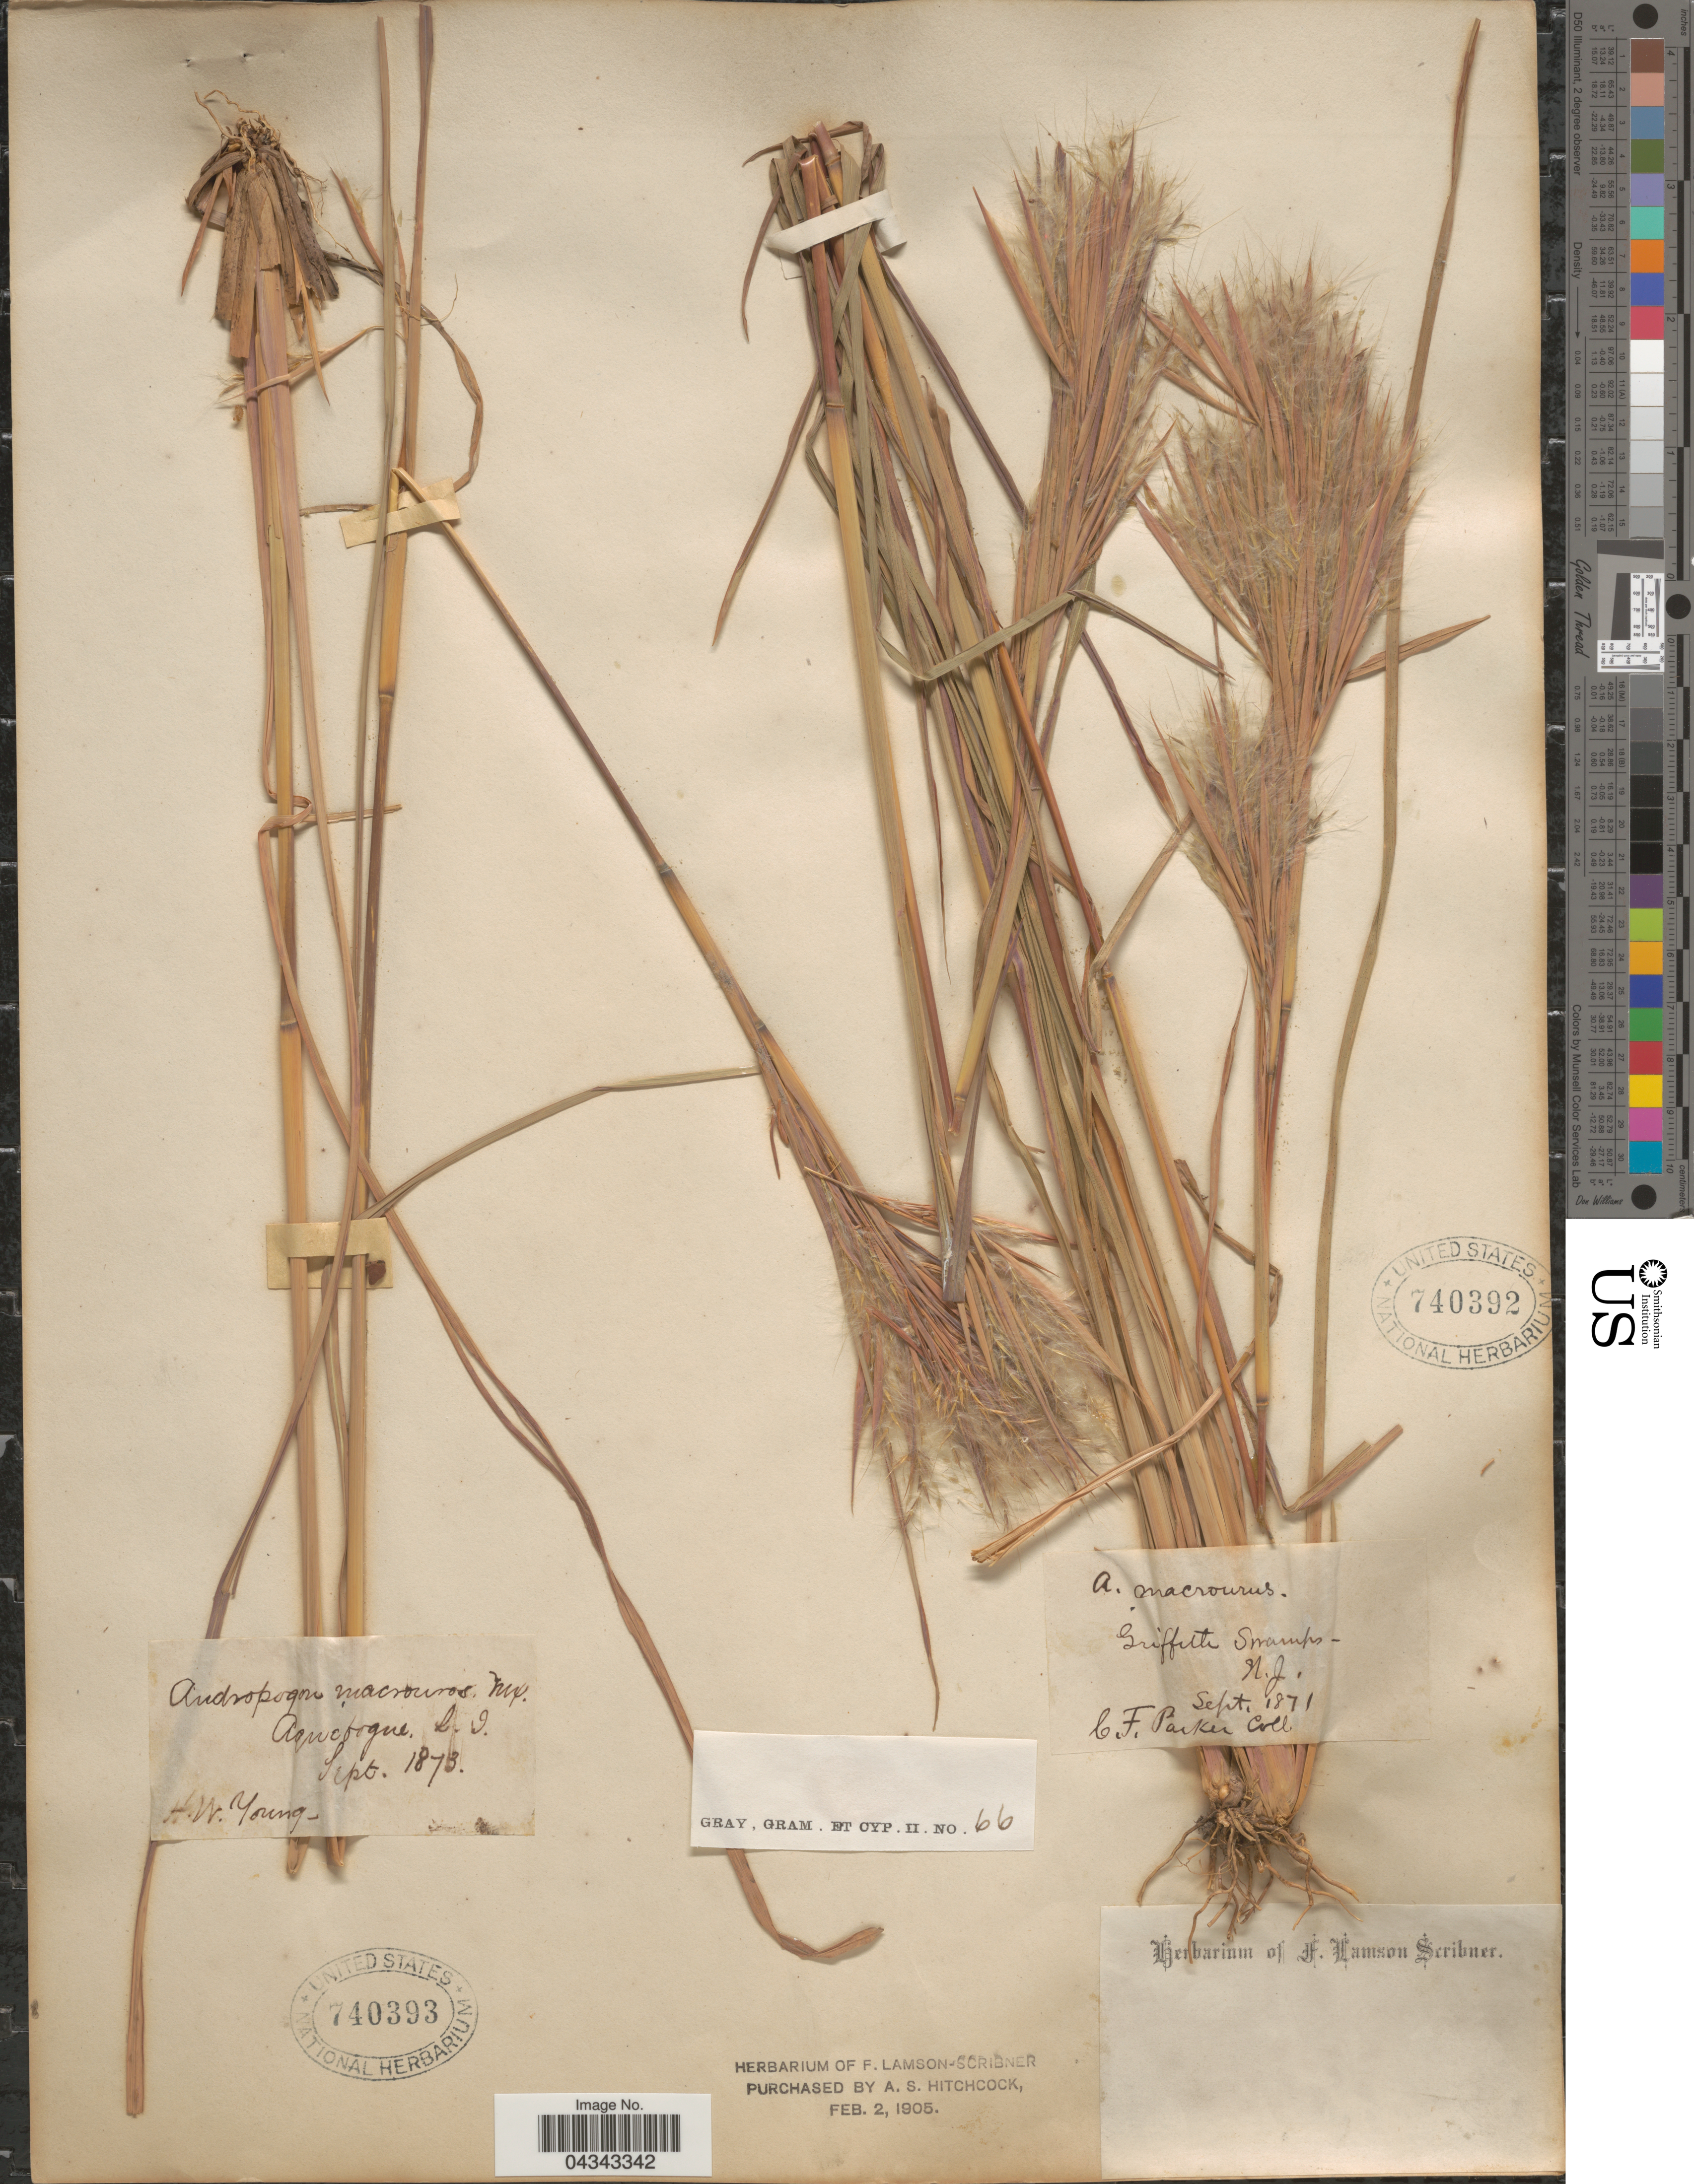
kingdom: Plantae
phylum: Tracheophyta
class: Liliopsida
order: Poales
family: Poaceae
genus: Andropogon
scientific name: Andropogon glomeratus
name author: (Walter) Britton, Stearns & Poggenb.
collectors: C. F. Parker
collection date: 1871-09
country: United States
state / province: New Jersey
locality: Griffith Swamps.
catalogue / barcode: US 740392-2